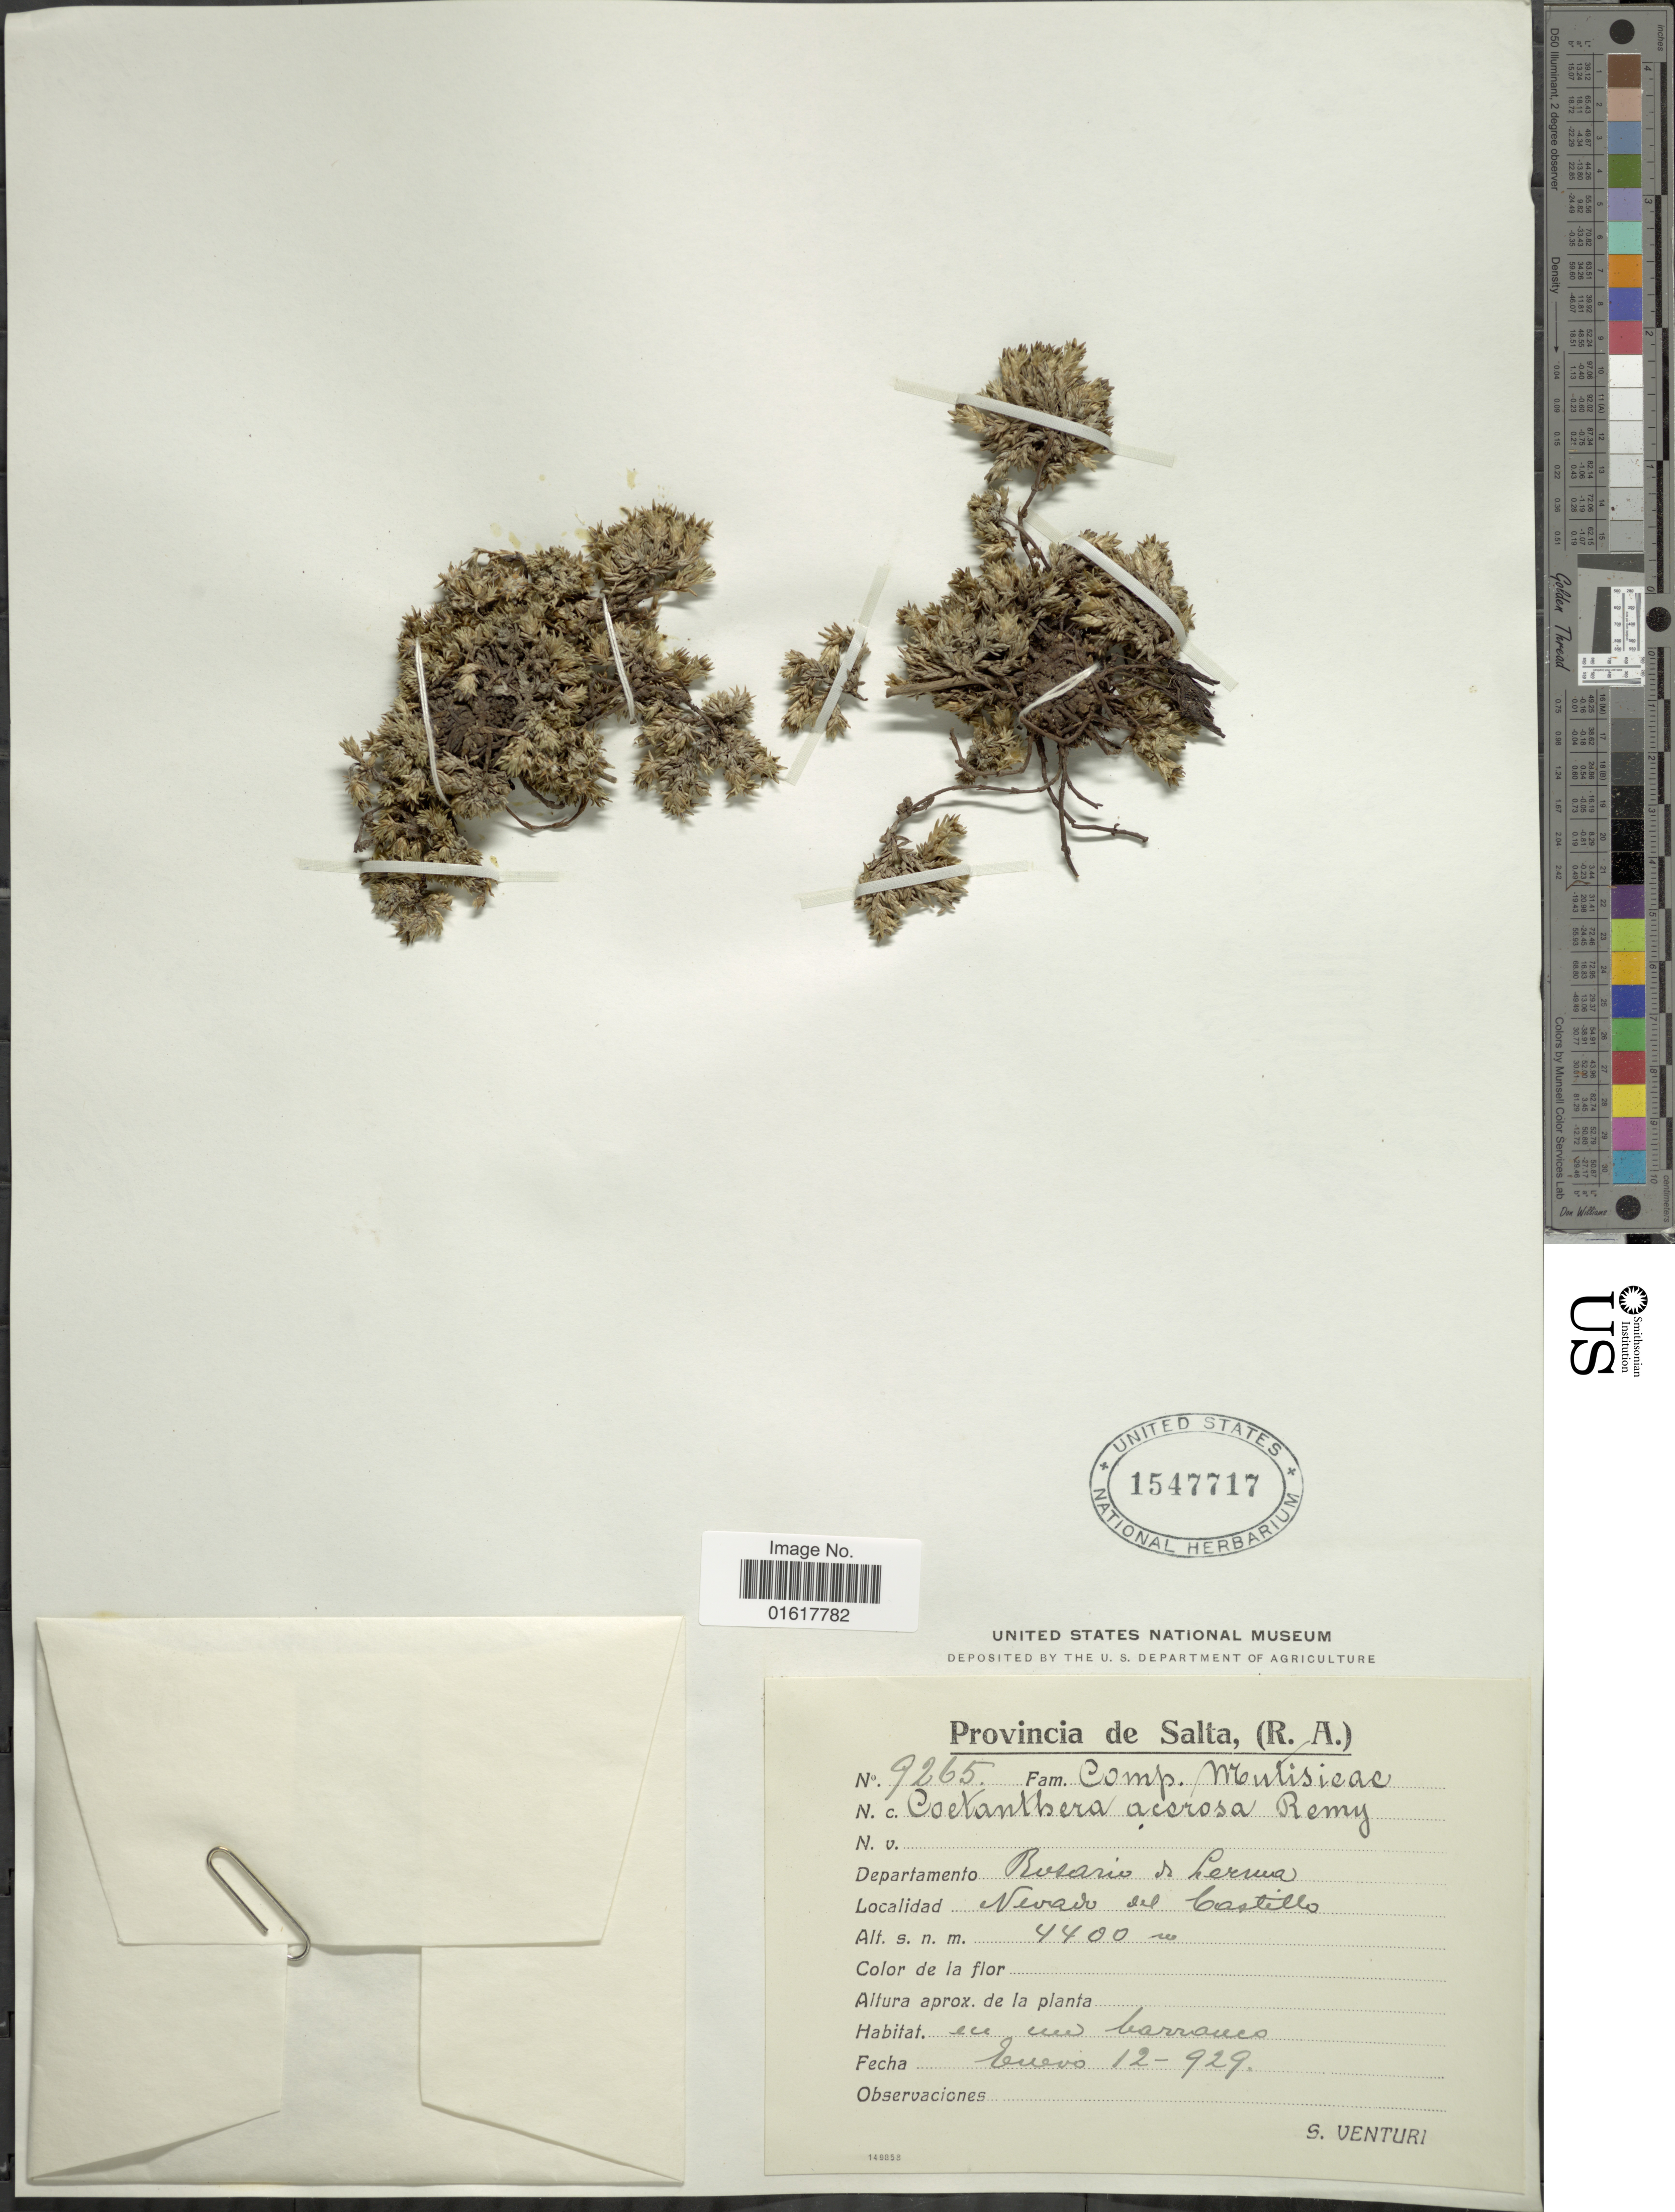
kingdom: Plantae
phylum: Tracheophyta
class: Magnoliopsida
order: Asterales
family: Asteraceae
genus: Chaetanthera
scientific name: Chaetanthera acerosa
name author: (Remy) Hauman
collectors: S. Venturi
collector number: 9265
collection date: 1929-01-12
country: Argentina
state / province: Salta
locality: Departamento Rosario de Leruva. Nevado del Castillo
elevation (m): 4400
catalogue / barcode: US 1547717